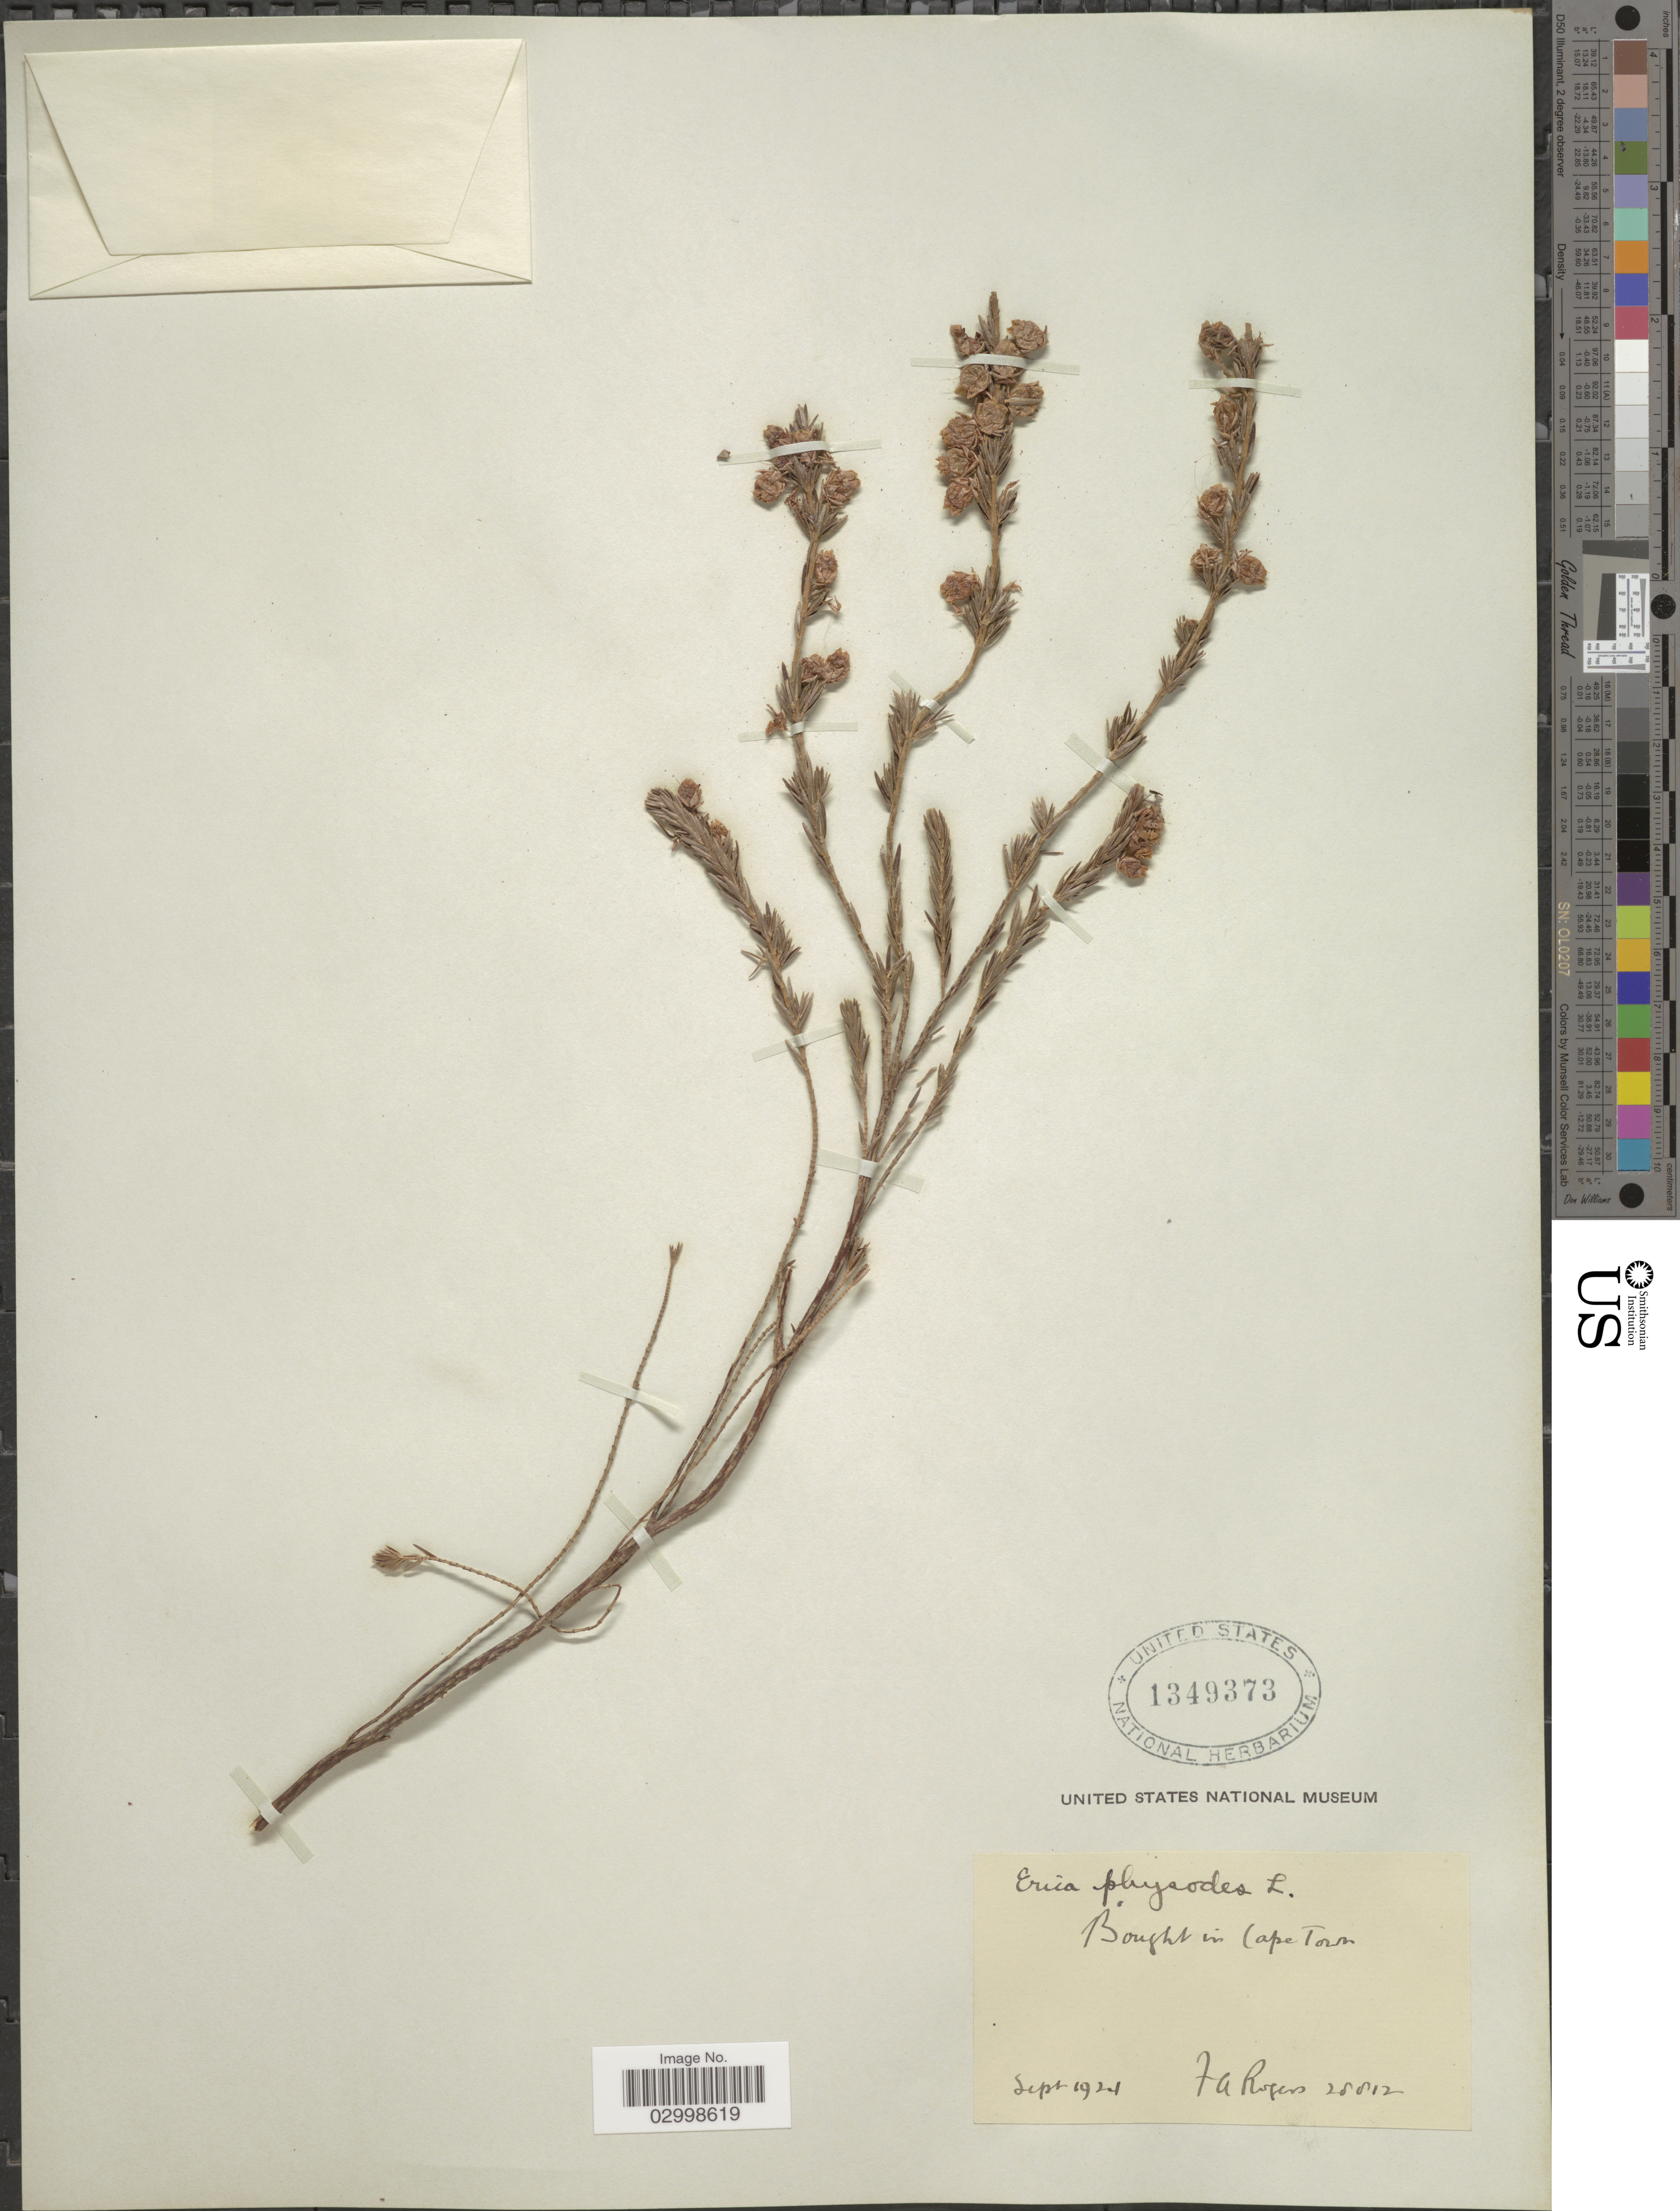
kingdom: Plantae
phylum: Tracheophyta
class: Magnoliopsida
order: Ericales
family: Ericaceae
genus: Erica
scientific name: Erica physodes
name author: L.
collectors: F. A. Rogers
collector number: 28812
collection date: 1924-09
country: South Africa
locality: Bought in Cape Town.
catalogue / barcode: US 1349373